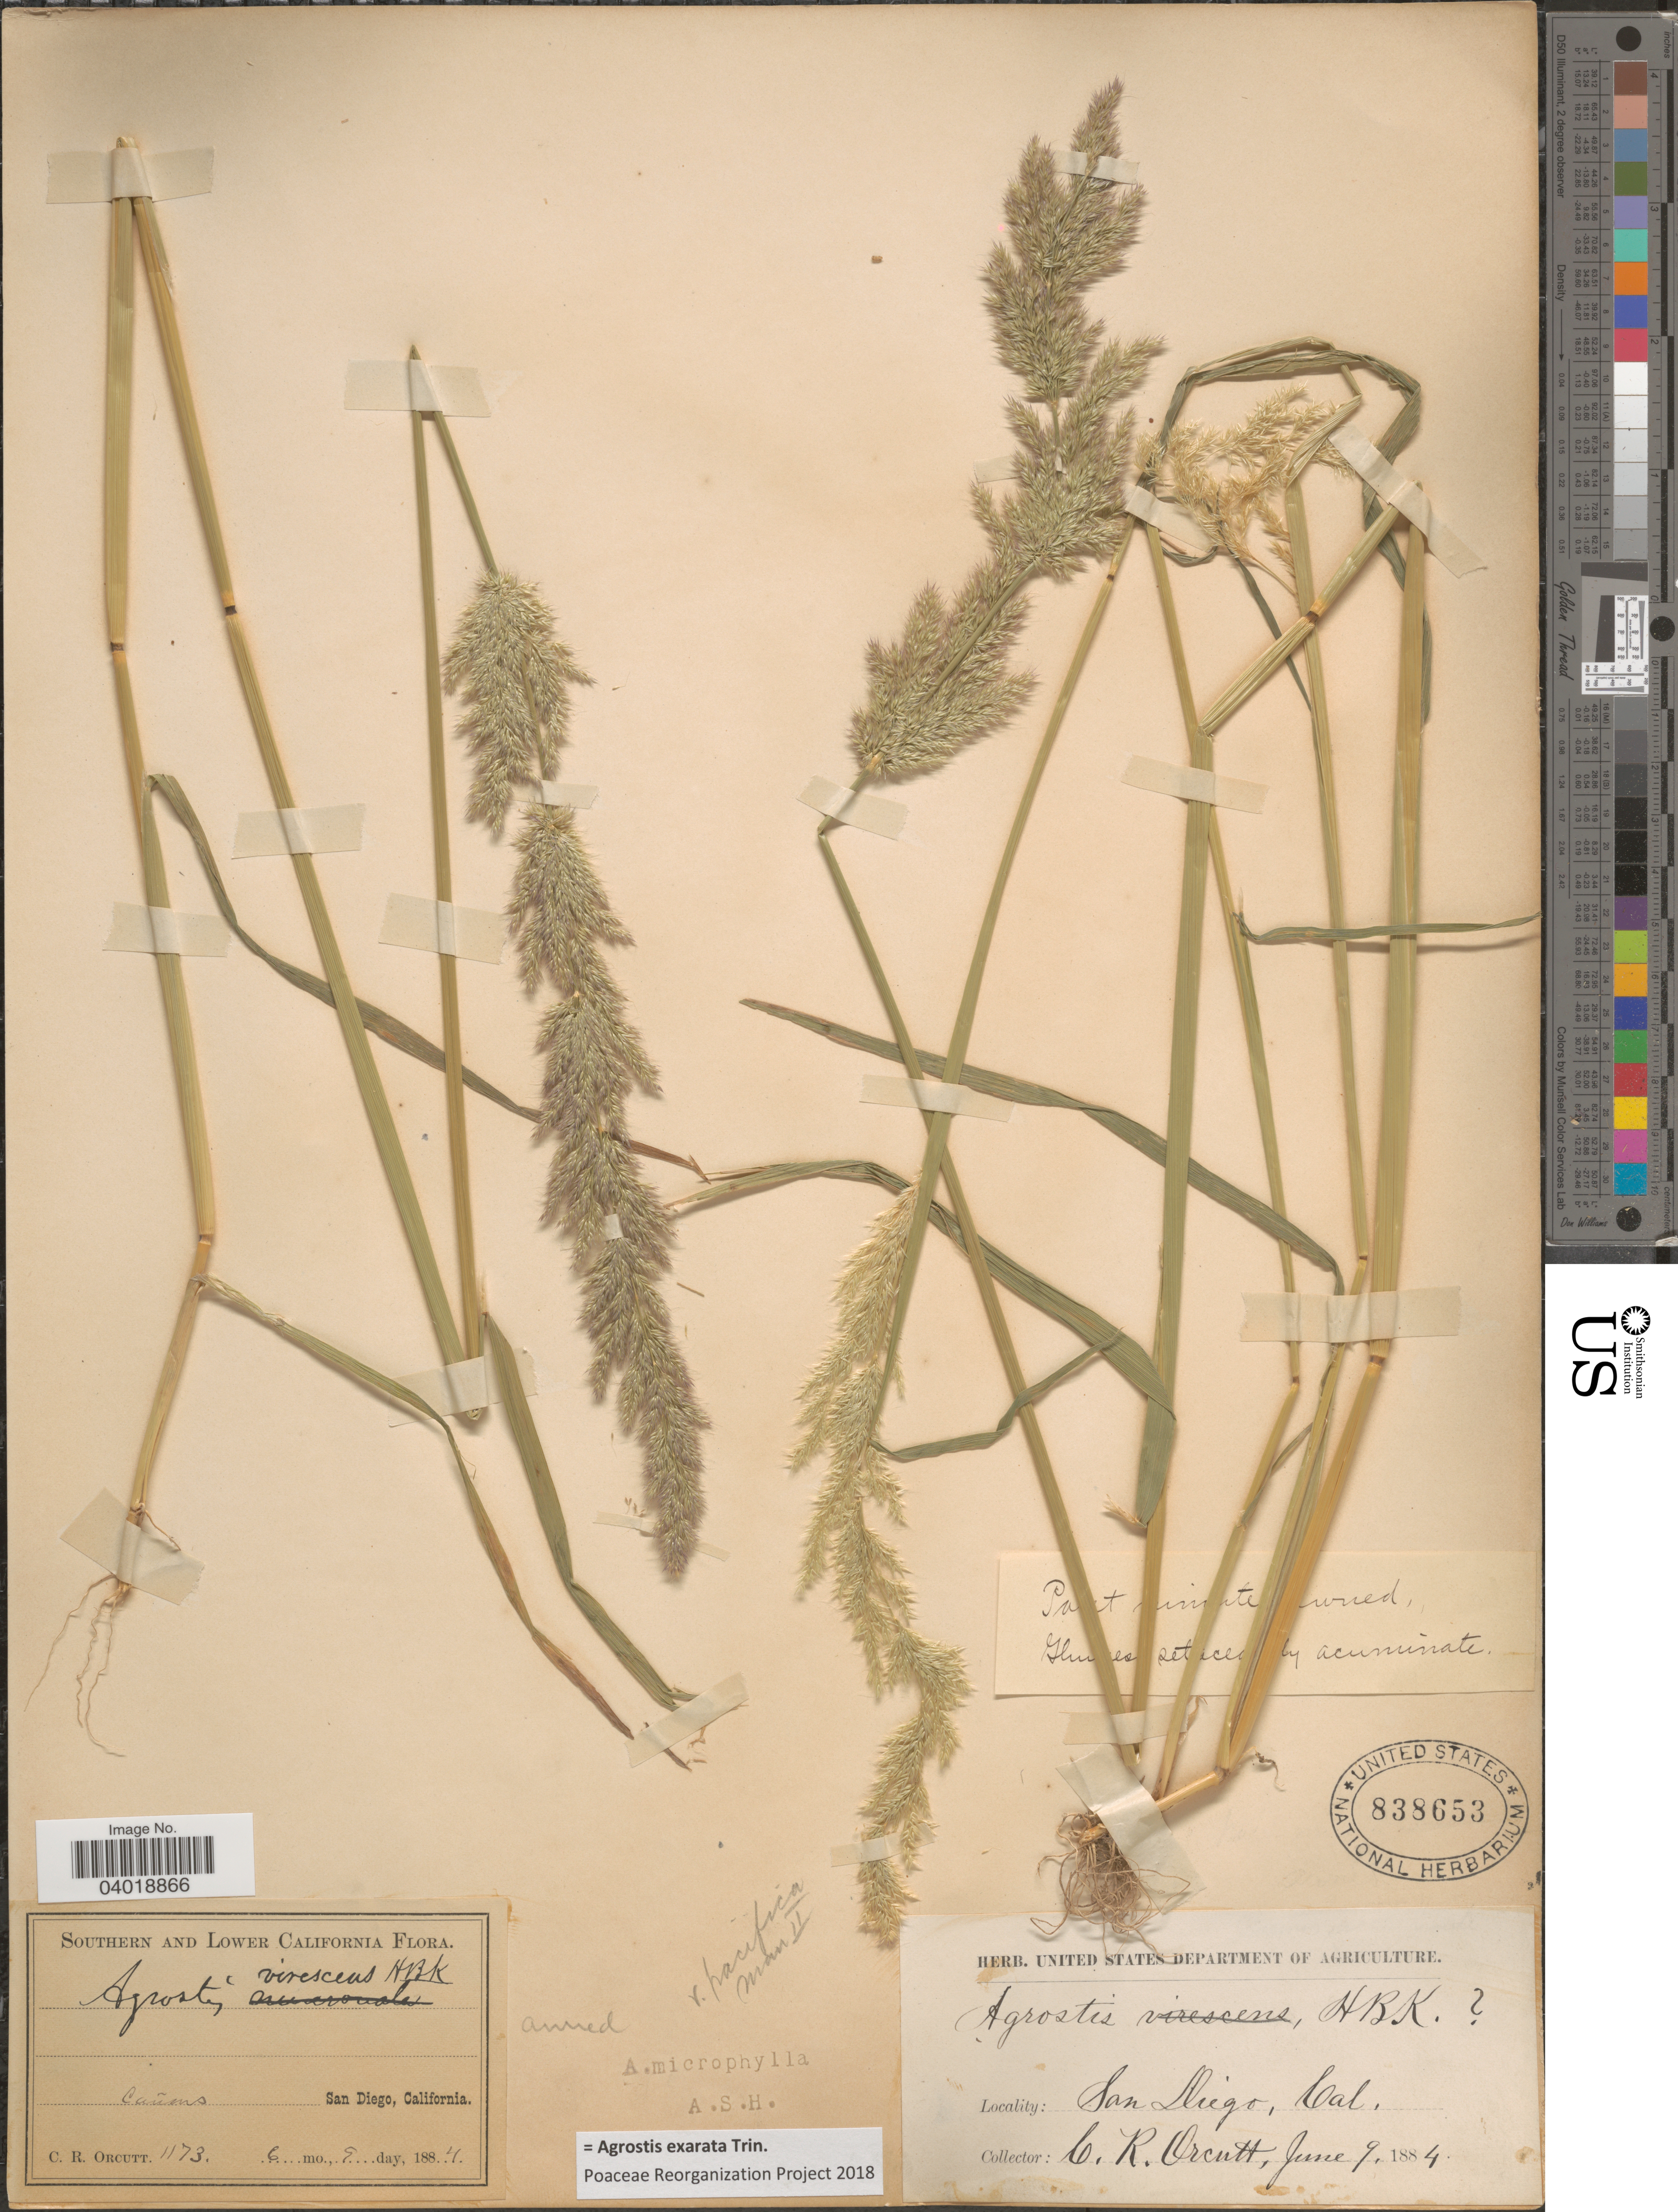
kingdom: Plantae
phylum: Tracheophyta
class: Liliopsida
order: Poales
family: Poaceae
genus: Agrostis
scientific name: Agrostis exarata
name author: Trin.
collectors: C. R. Orcutt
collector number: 1173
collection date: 1884-06-09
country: United States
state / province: California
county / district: San Diego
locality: Southern and Lower California. Cañons. San Diego.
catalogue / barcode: US 838653